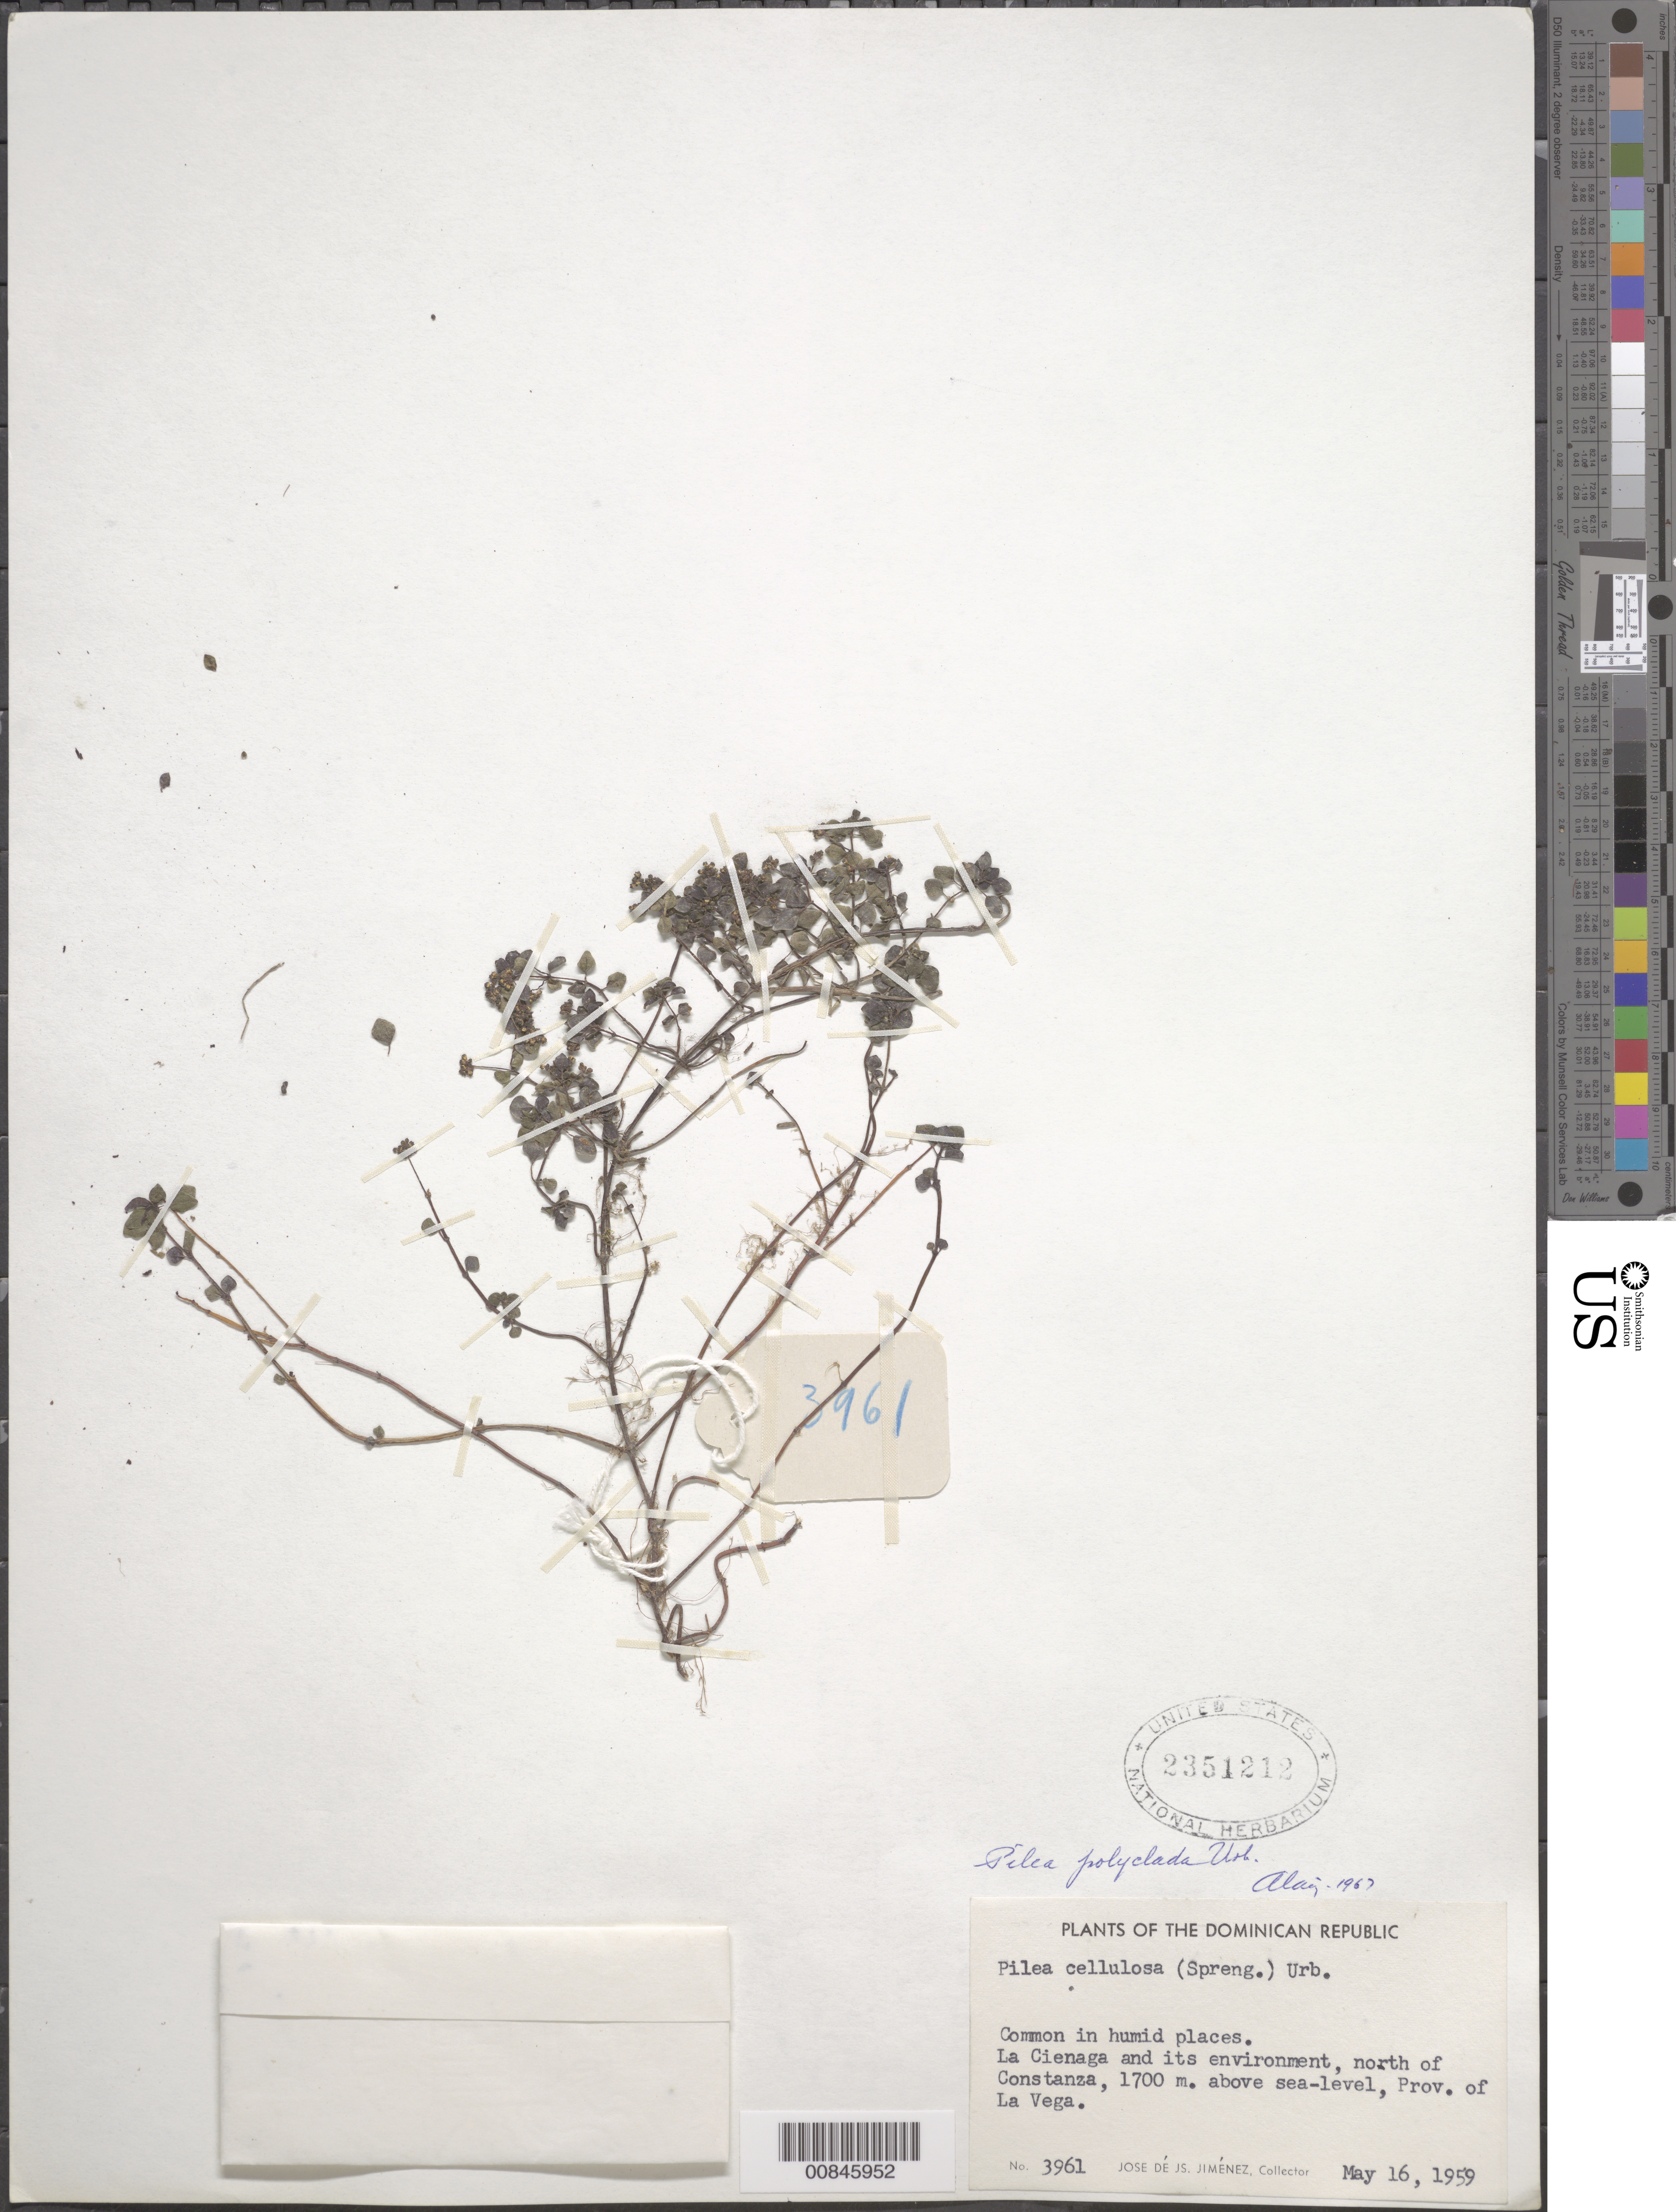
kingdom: Plantae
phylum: Tracheophyta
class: Magnoliopsida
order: Rosales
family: Urticaceae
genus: Pilea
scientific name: Pilea polyclada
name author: Urb.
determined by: Liogier, Alain H.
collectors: J. J. Jiménez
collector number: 3961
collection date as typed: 16 May 1959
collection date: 1959-05-16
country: Dominican Republic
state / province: La Vega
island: Hispaniola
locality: La Ciénaga and its environments, north of Constanza.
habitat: Common in humid places.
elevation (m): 1700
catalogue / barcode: US 2351212